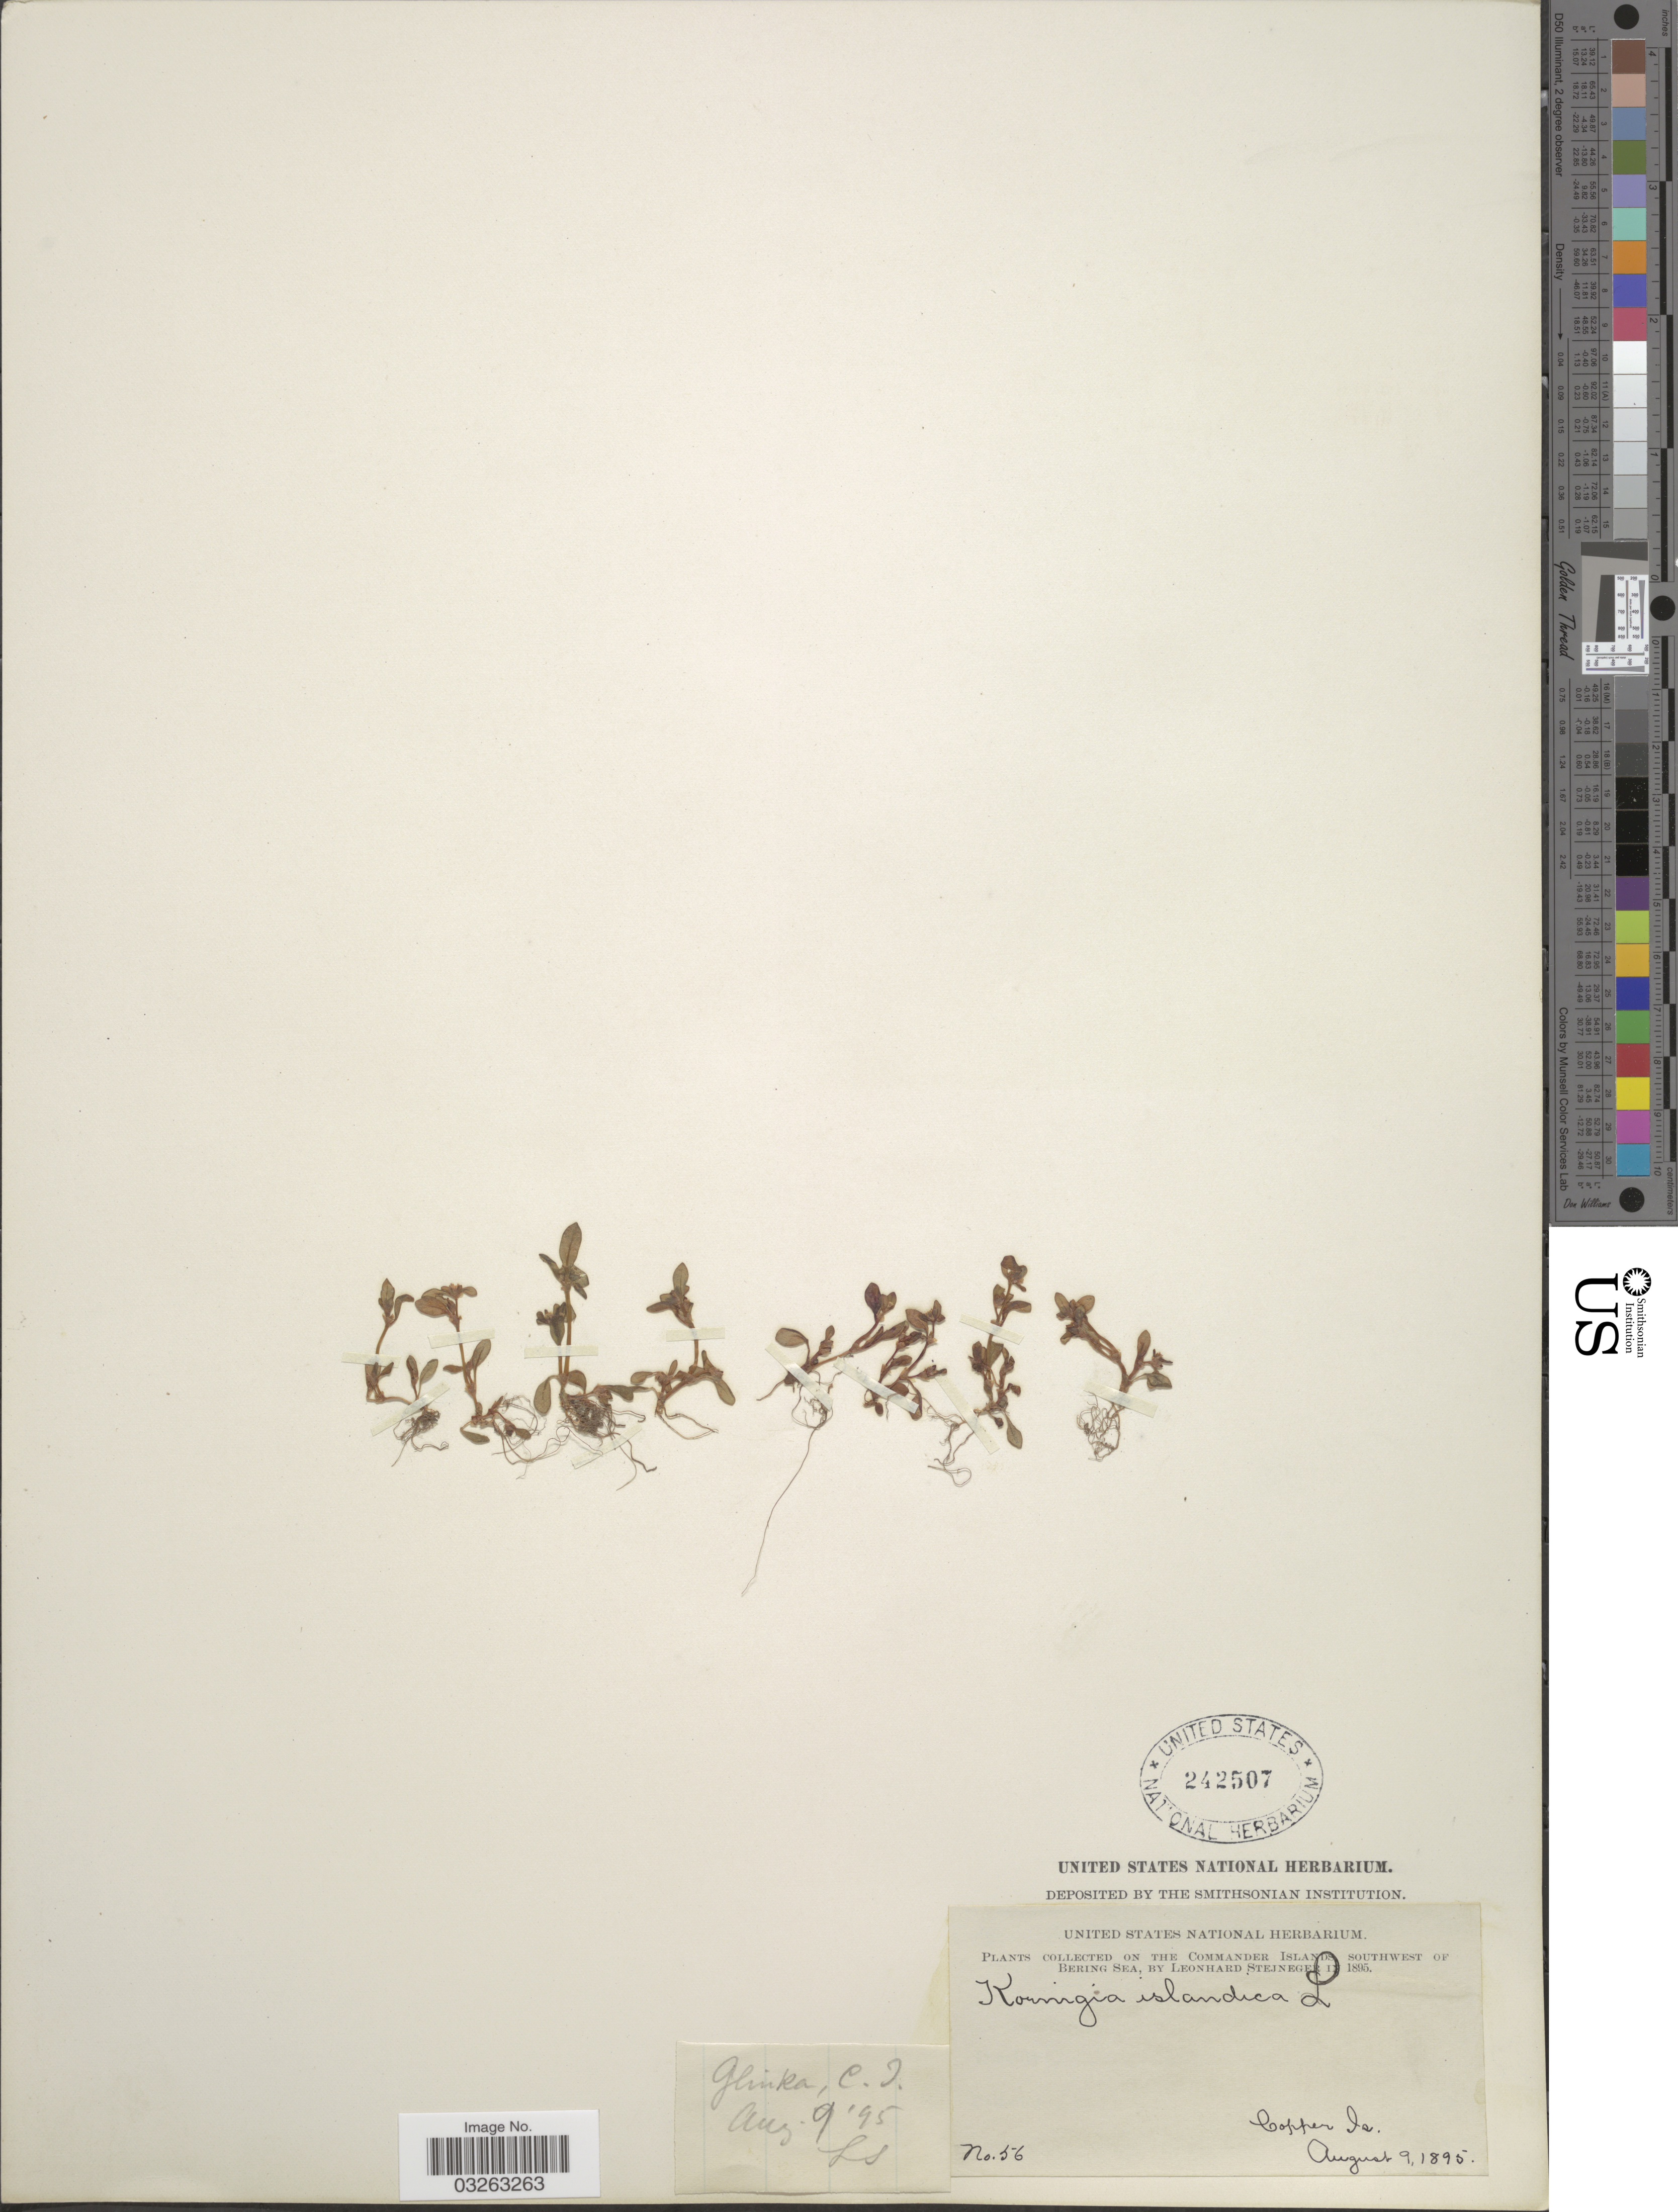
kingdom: Plantae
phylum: Tracheophyta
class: Magnoliopsida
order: Caryophyllales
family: Polygonaceae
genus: Koenigia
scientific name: Koenigia islandica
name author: L.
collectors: L. Stejneger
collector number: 56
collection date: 1895-08-09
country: Russian Federation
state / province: Kamchatka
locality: The Commander Islands, Southwest of Bering Sea. Copper ls.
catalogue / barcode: US 242507